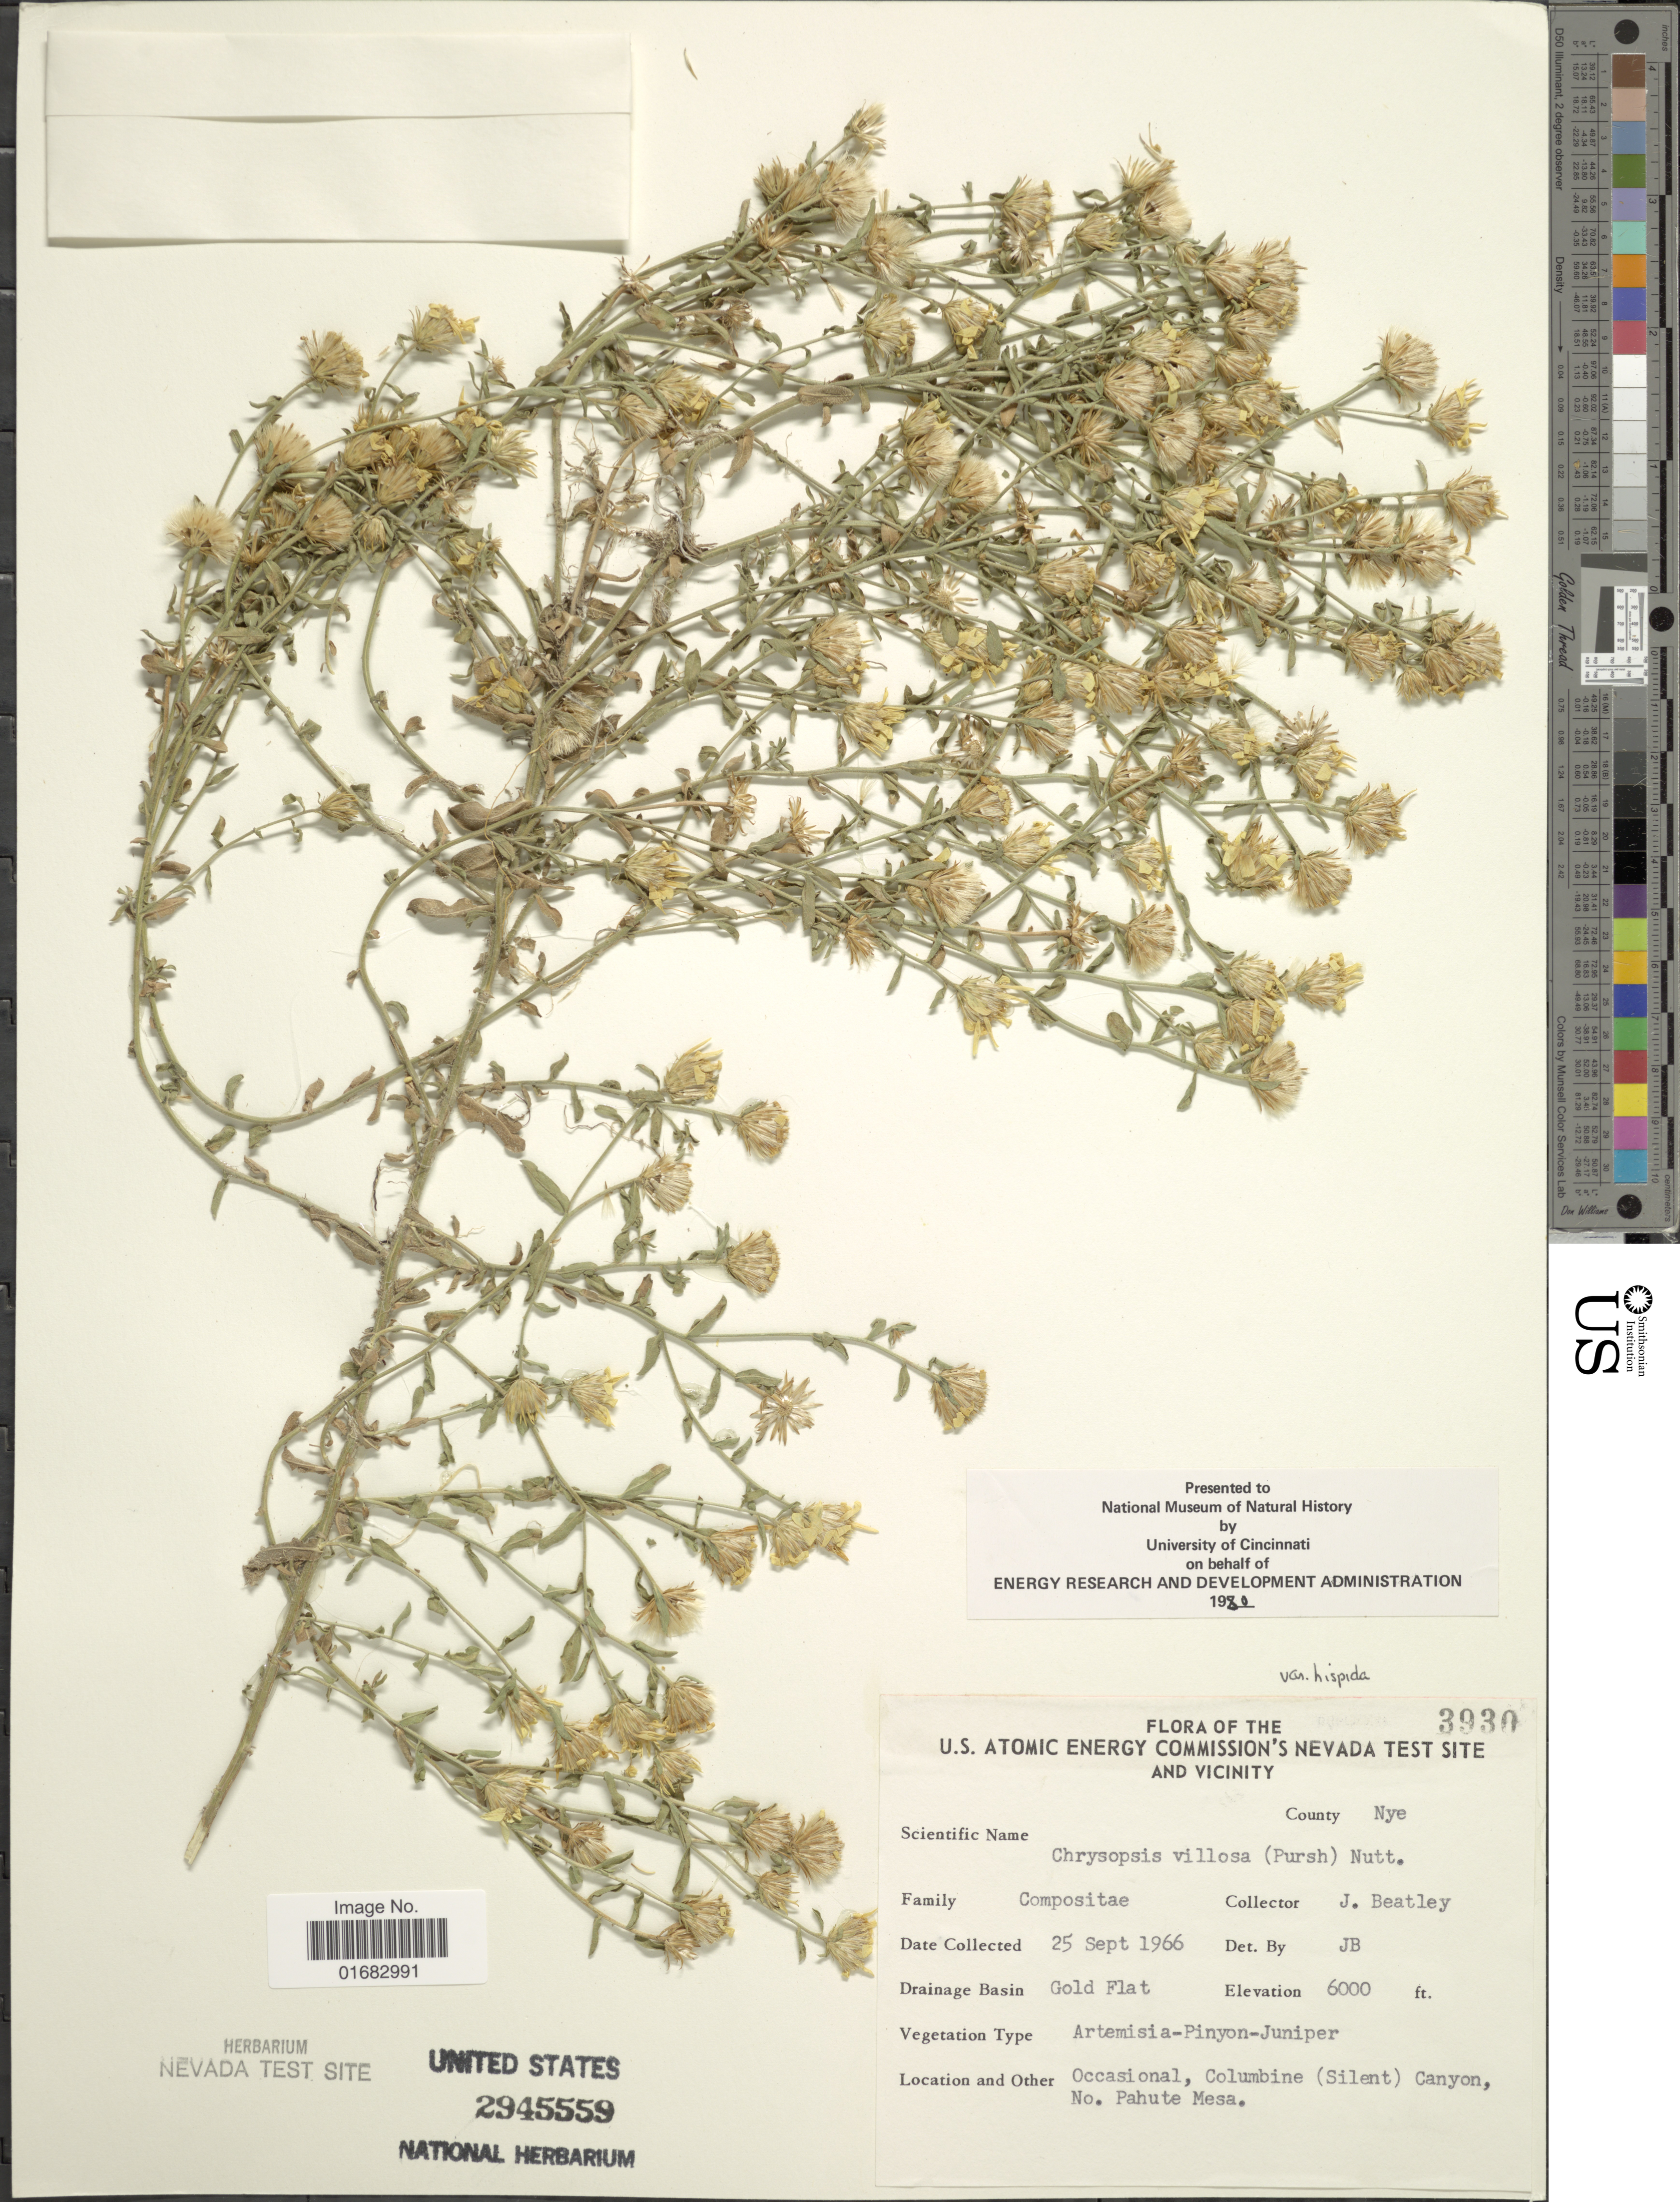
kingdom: Plantae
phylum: Tracheophyta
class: Magnoliopsida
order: Asterales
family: Asteraceae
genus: Heterotheca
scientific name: Heterotheca villosa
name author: (Pursh) Shinners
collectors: J. C. Beatley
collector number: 3930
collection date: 1966-09-25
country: United States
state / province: Nevada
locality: U.S. Atomic Energy Commission's Nevada Test Site and Vicinity, County Nye, Gold Flat, Occasional, Columbine (Silent) Canyon, No. Pahute Mesa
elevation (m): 1829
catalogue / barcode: US 2945559